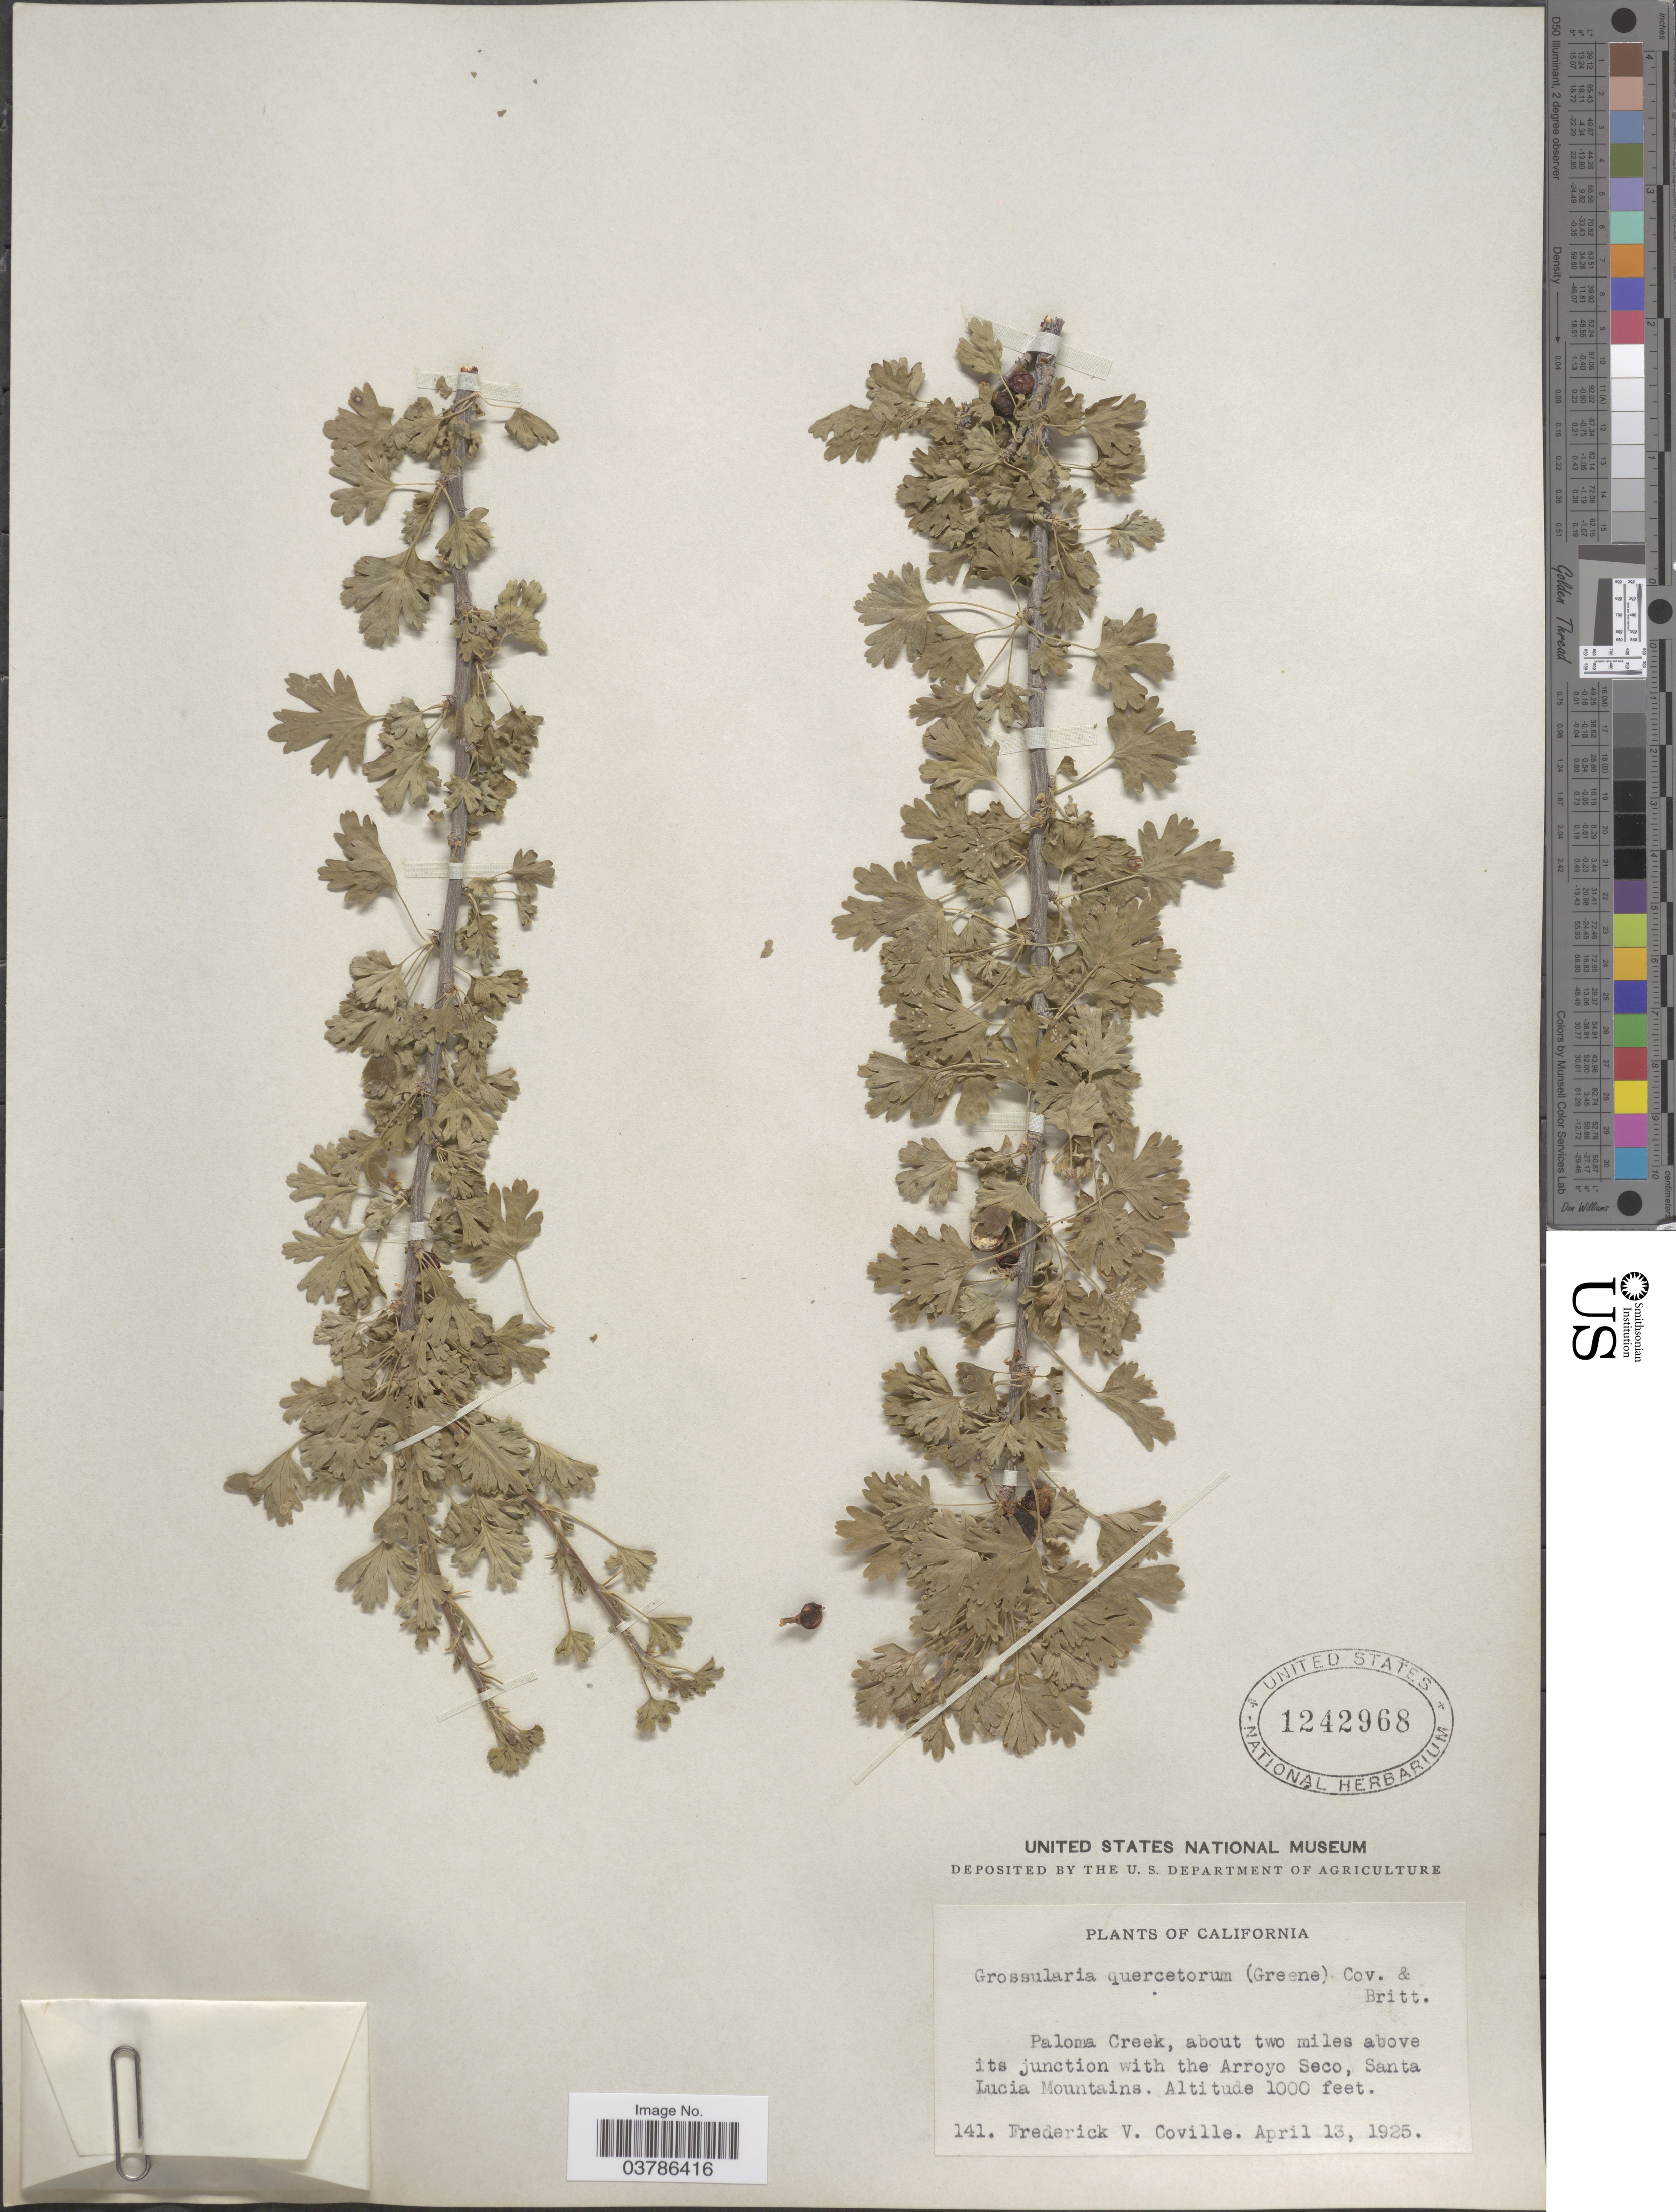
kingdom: Plantae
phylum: Tracheophyta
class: Magnoliopsida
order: Saxifragales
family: Grossulariaceae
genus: Ribes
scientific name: Ribes quercetorum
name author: Greene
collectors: F. V. Coville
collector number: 141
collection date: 1925-04-13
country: United States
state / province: California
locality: Paloma Creek, about two miles above its junction with the Arroyo Seco, Santa Lucia Mountains.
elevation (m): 305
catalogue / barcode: US 1242968